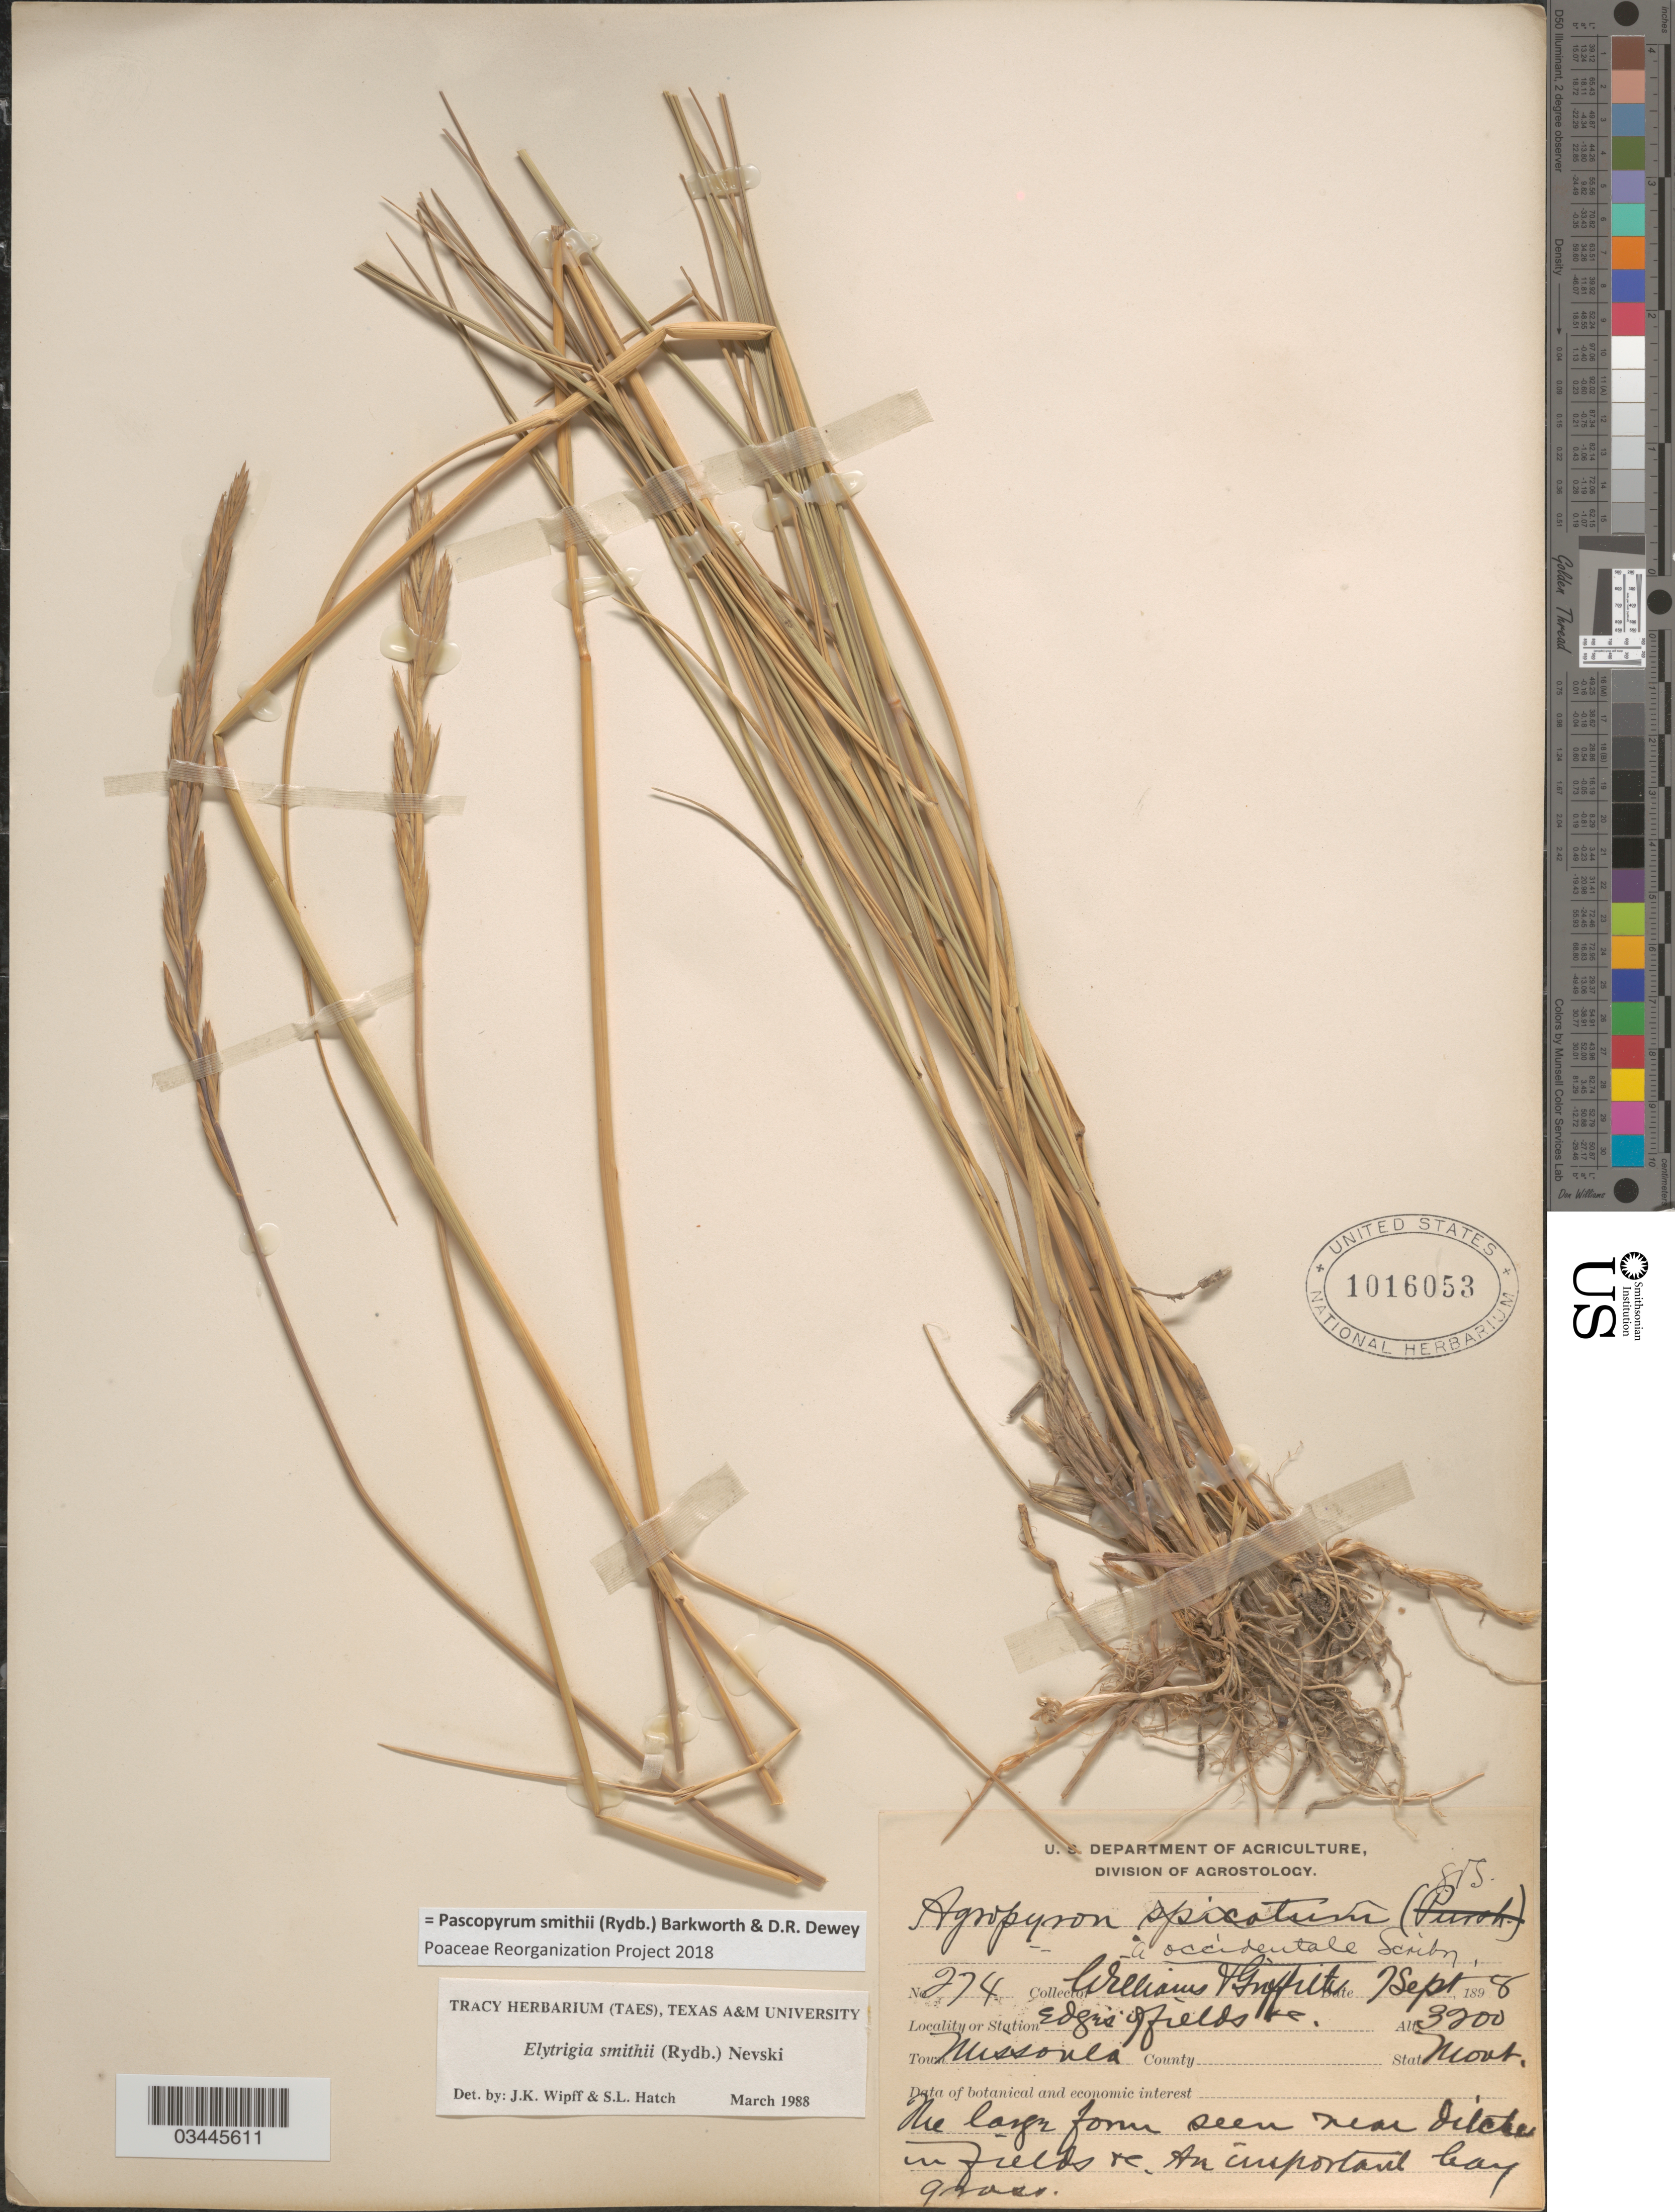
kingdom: Plantae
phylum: Tracheophyta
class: Liliopsida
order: Poales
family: Poaceae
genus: Pascopyrum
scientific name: Pascopyrum smithii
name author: (Rydb.) Barkworth & Dewey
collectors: -- Williams & -- Griffiths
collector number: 274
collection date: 1898-09-07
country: United States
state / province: Montana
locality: Town Missonea.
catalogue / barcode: US 1016053